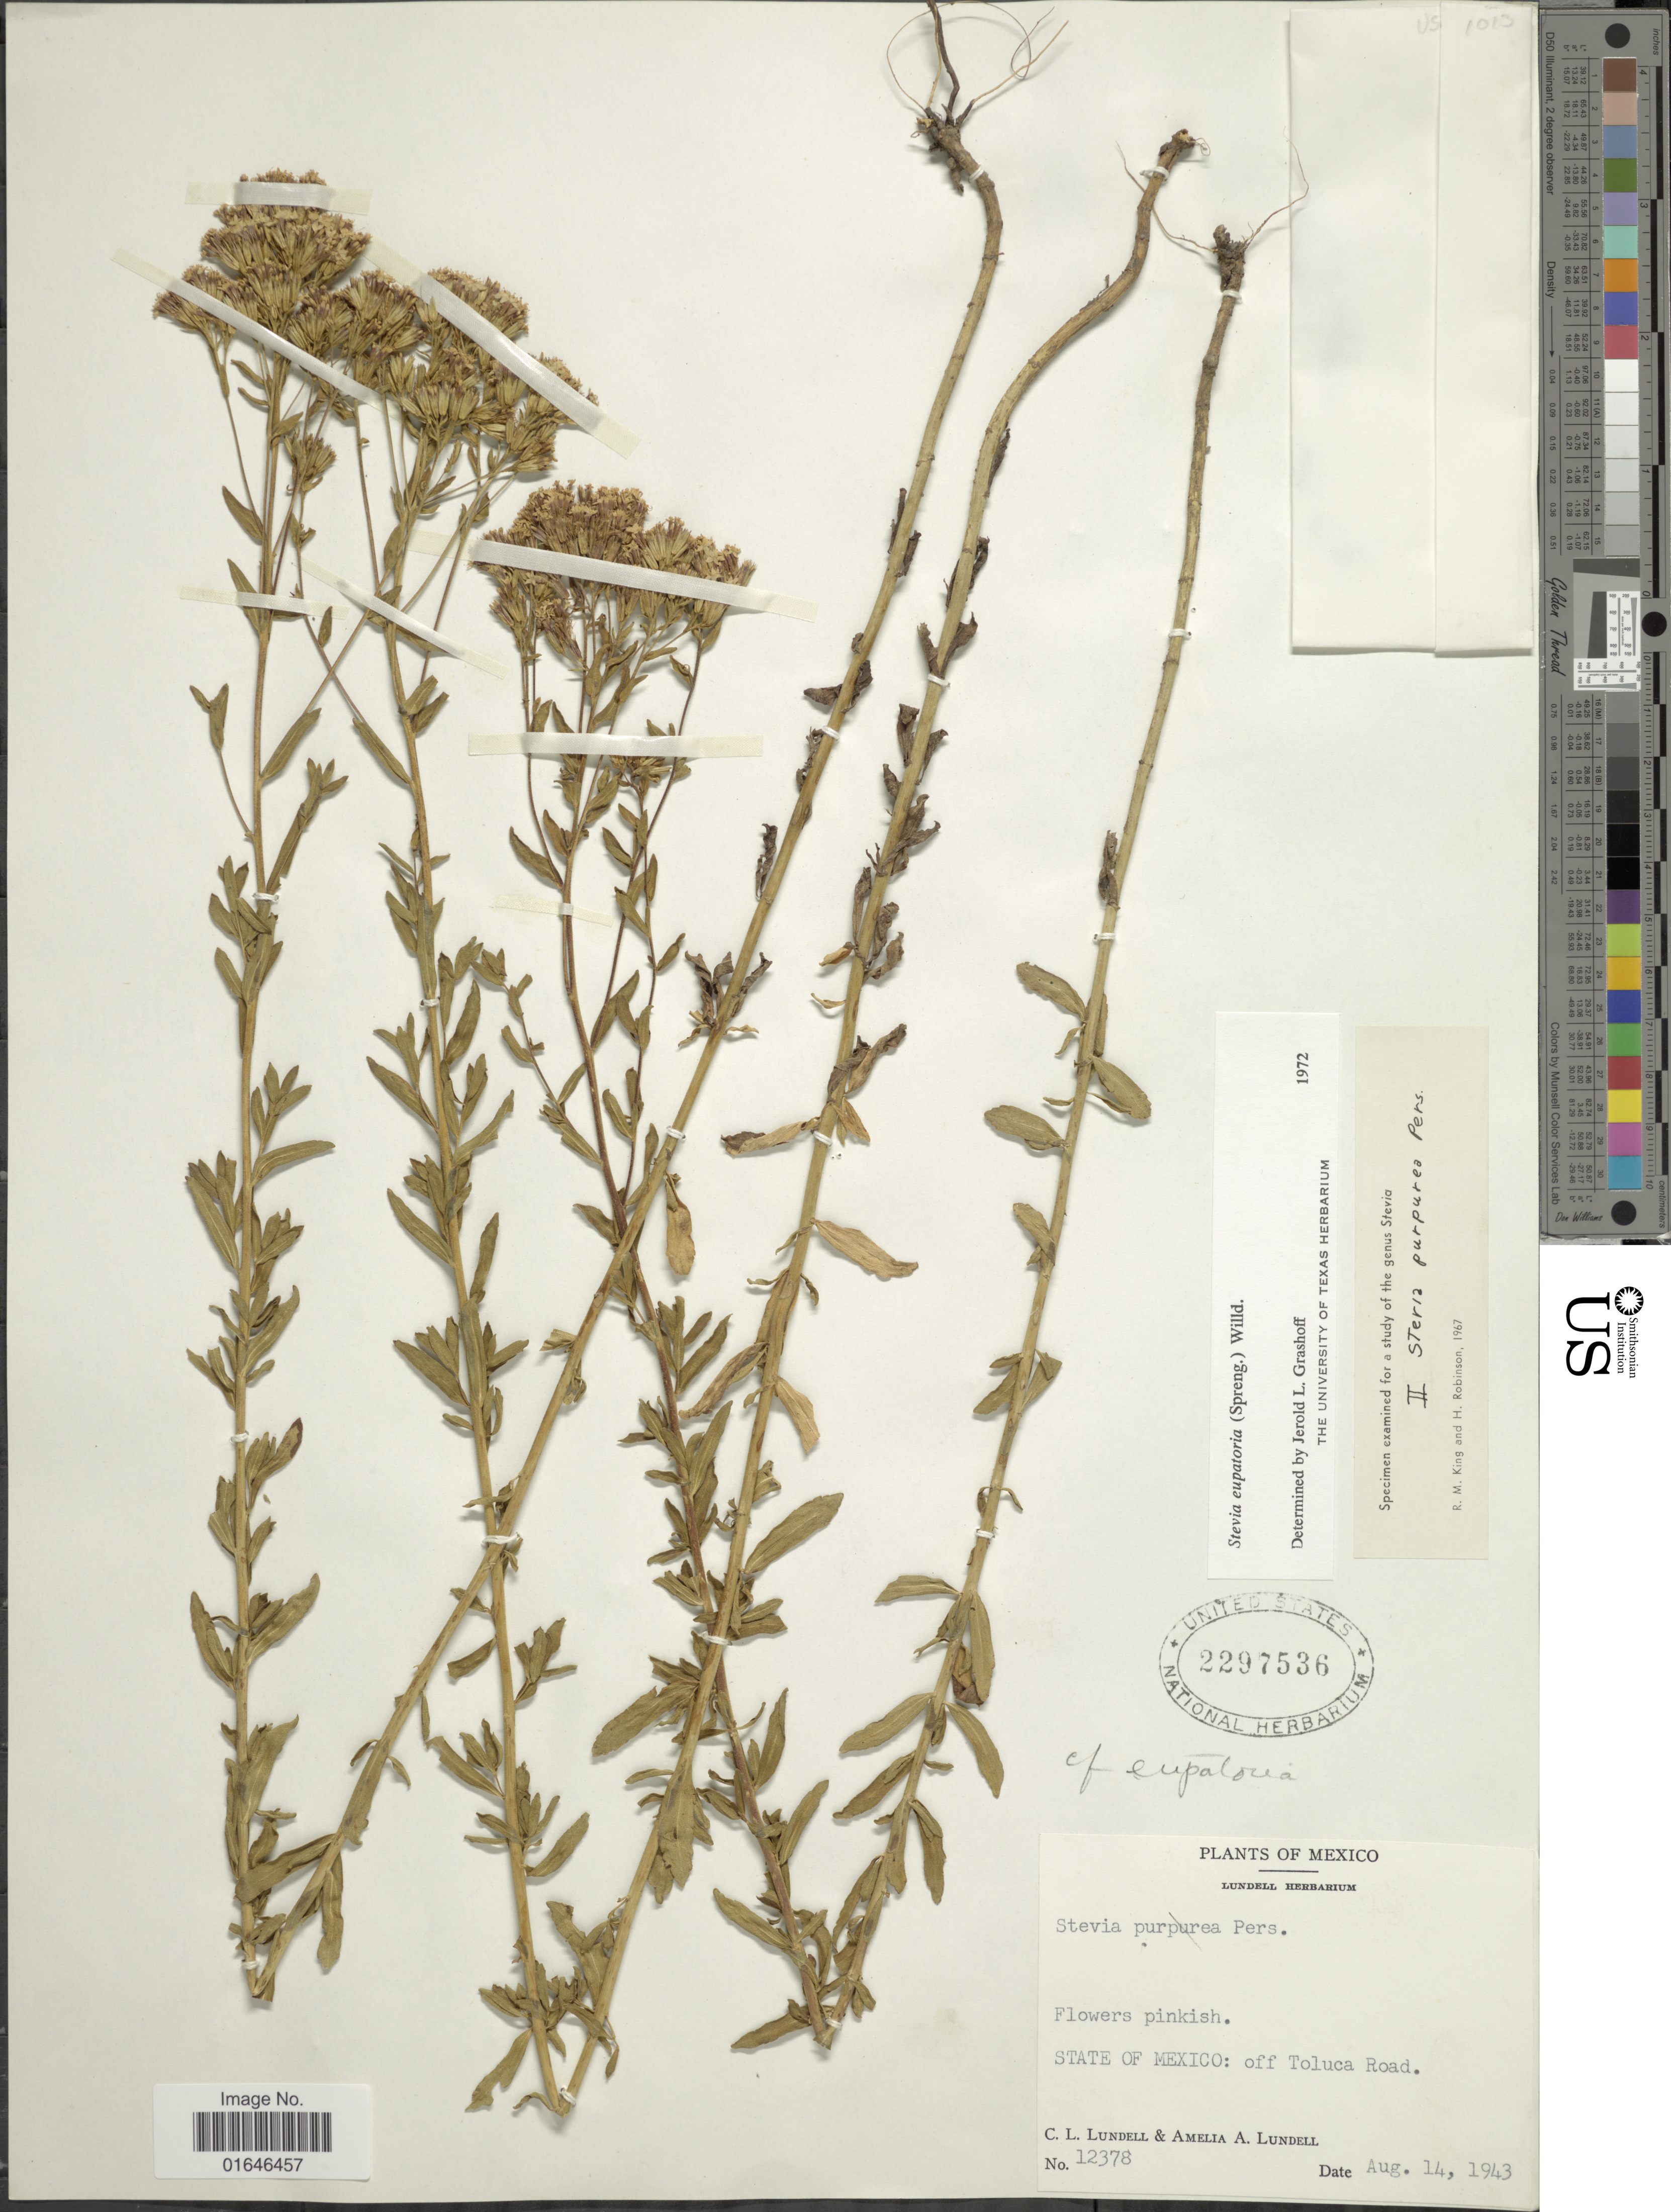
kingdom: Plantae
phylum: Tracheophyta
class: Magnoliopsida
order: Asterales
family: Asteraceae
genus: Stevia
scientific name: Stevia eupatoria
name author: (Spreng.) Willd.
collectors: C. L. Lundell & A. A. Lundell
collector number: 12378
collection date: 1943-08-14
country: Mexico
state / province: México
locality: Off Toluca Road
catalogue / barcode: US 2297536